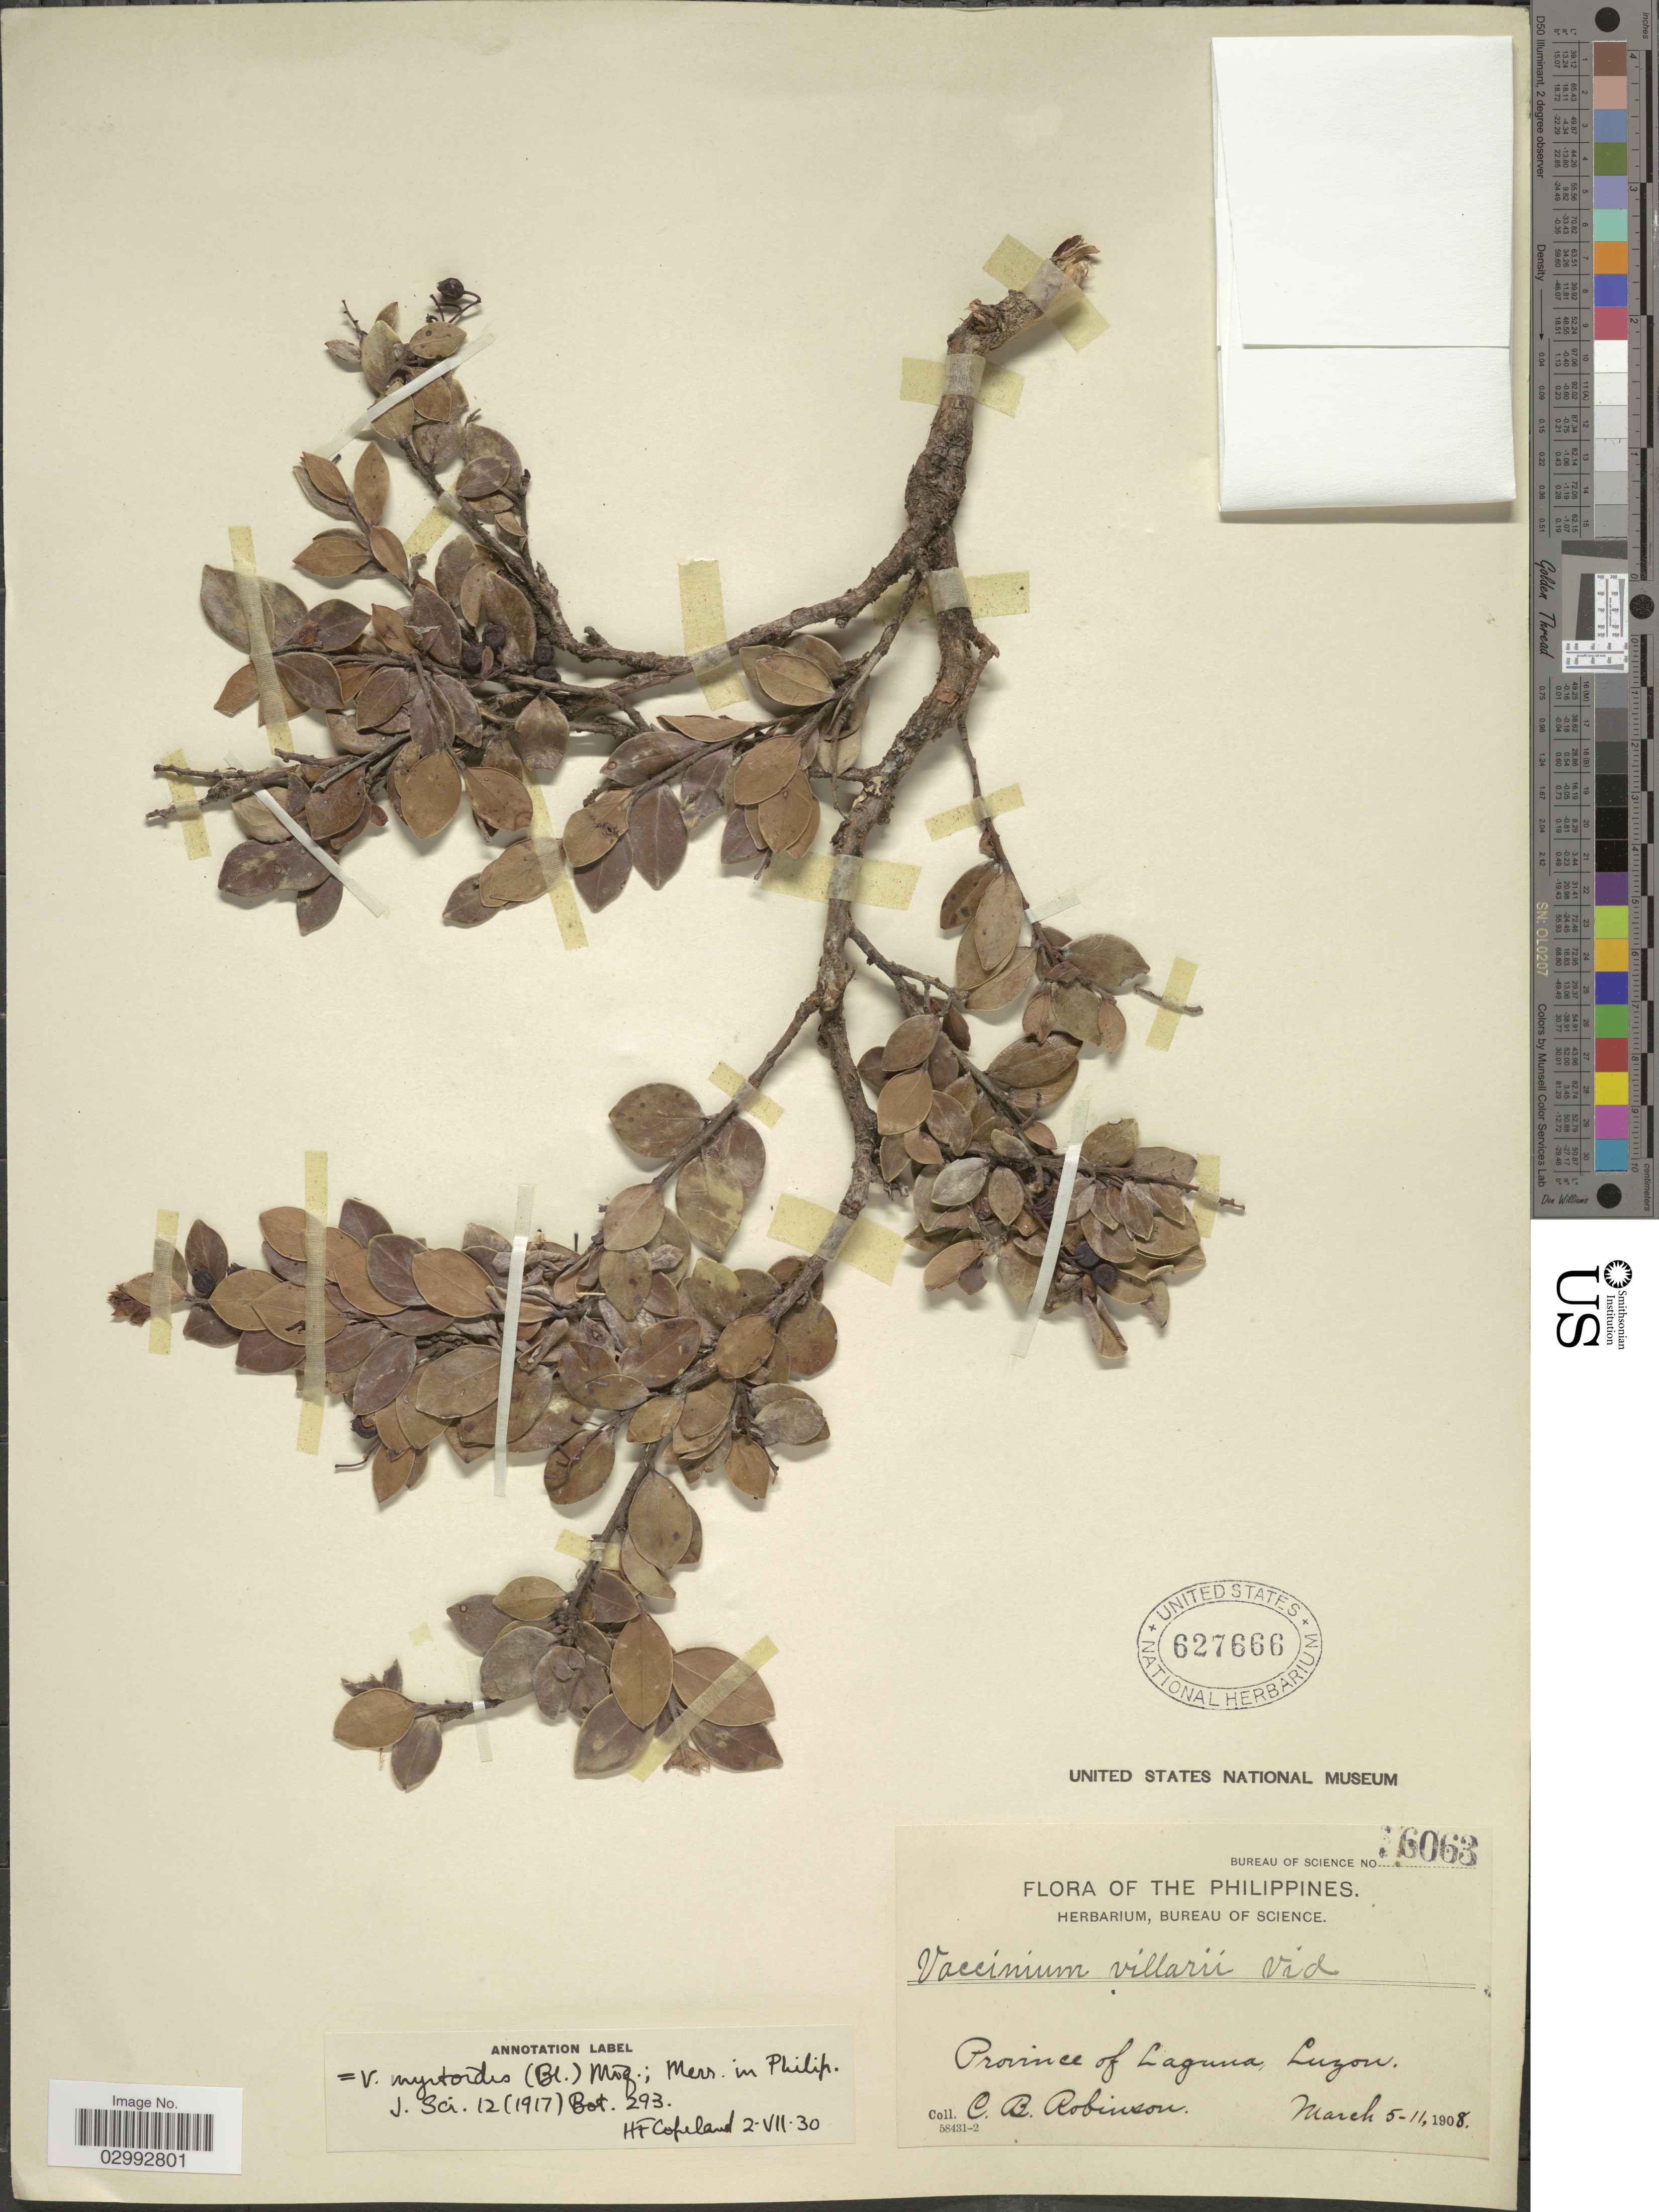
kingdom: Plantae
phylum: Tracheophyta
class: Magnoliopsida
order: Ericales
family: Ericaceae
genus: Vaccinium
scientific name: Vaccinium myrtoides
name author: Miq.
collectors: C. Robinson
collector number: Bureau of Science 6063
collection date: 1908-03-05/1908-03-11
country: Philippines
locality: Province of Laguna, Luzon.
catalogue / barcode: US 627666